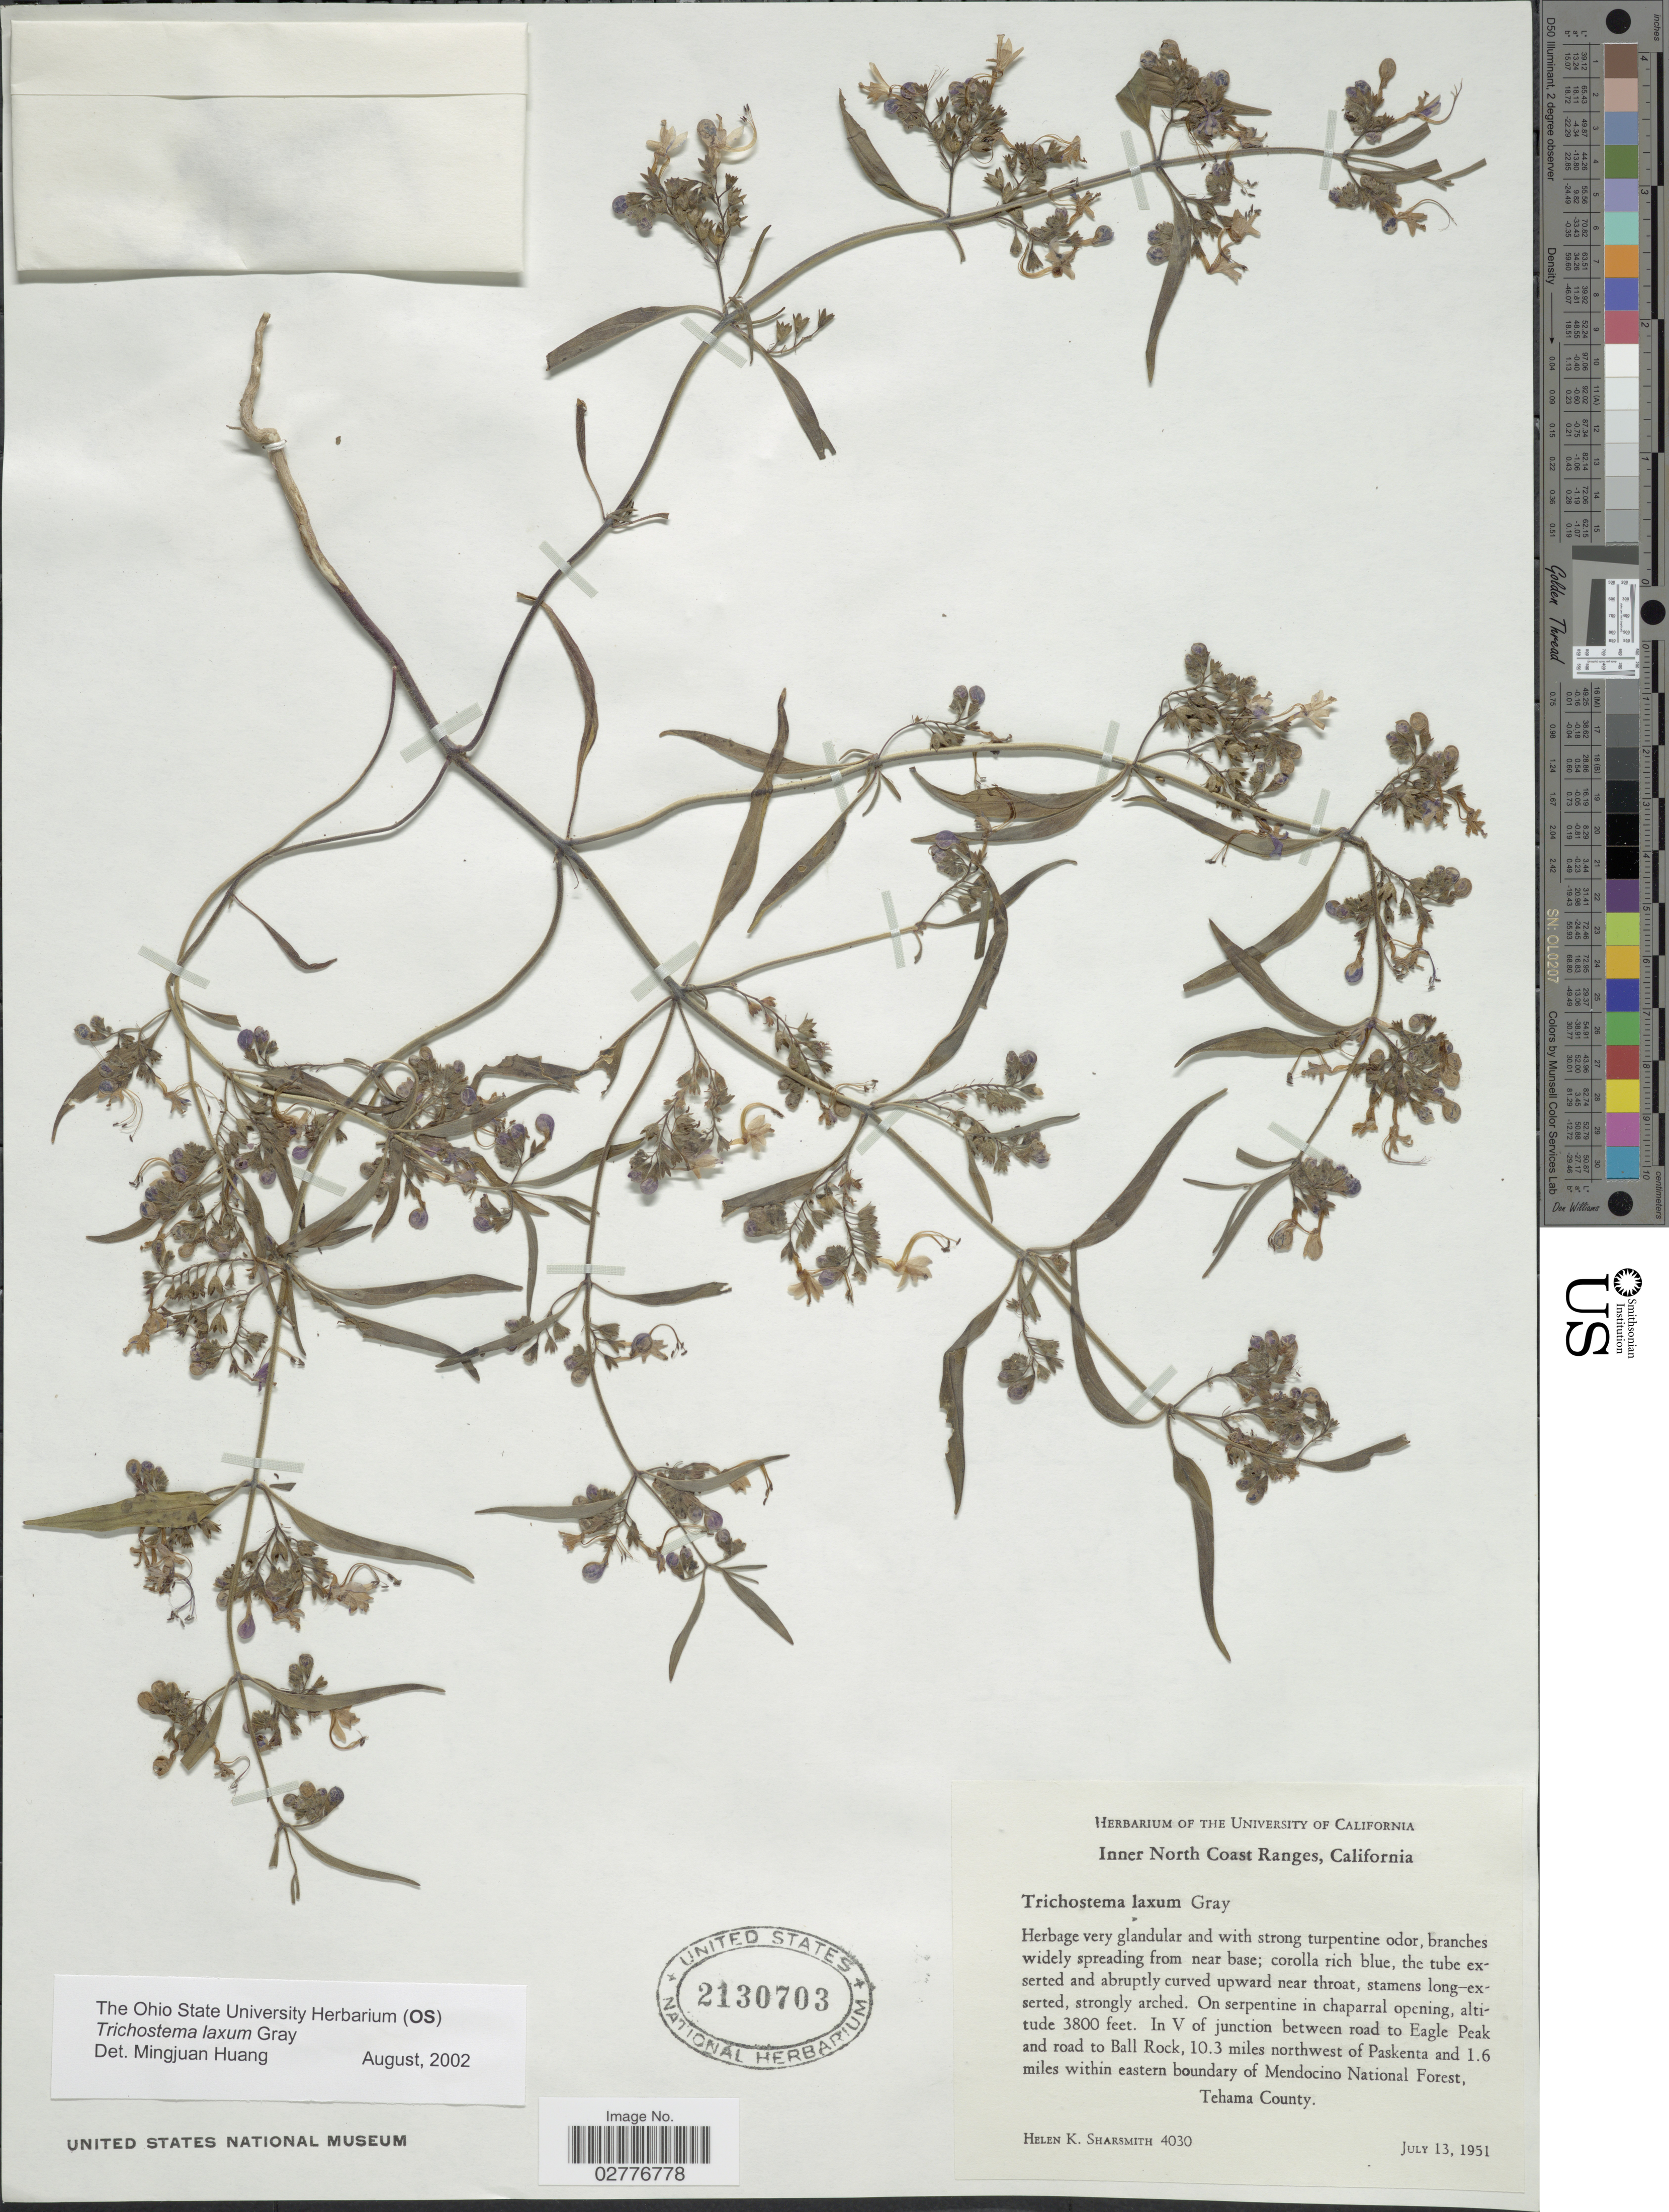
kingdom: Plantae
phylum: Tracheophyta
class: Magnoliopsida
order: Lamiales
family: Lamiaceae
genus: Trichostema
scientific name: Trichostema laxum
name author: A. Gray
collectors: H. Sharsmith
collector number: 4030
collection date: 1951-07-13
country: United States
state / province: California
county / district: Tehama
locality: Inner North Coast Ranges. In V of junction between road to Eagle Peak and road to Ball Rock, 10.3 miles northwest of Paskenta and 1.6 miles within eastern boundary of Mendocino National Forest, Tehama County.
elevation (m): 1158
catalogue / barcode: US 2130703